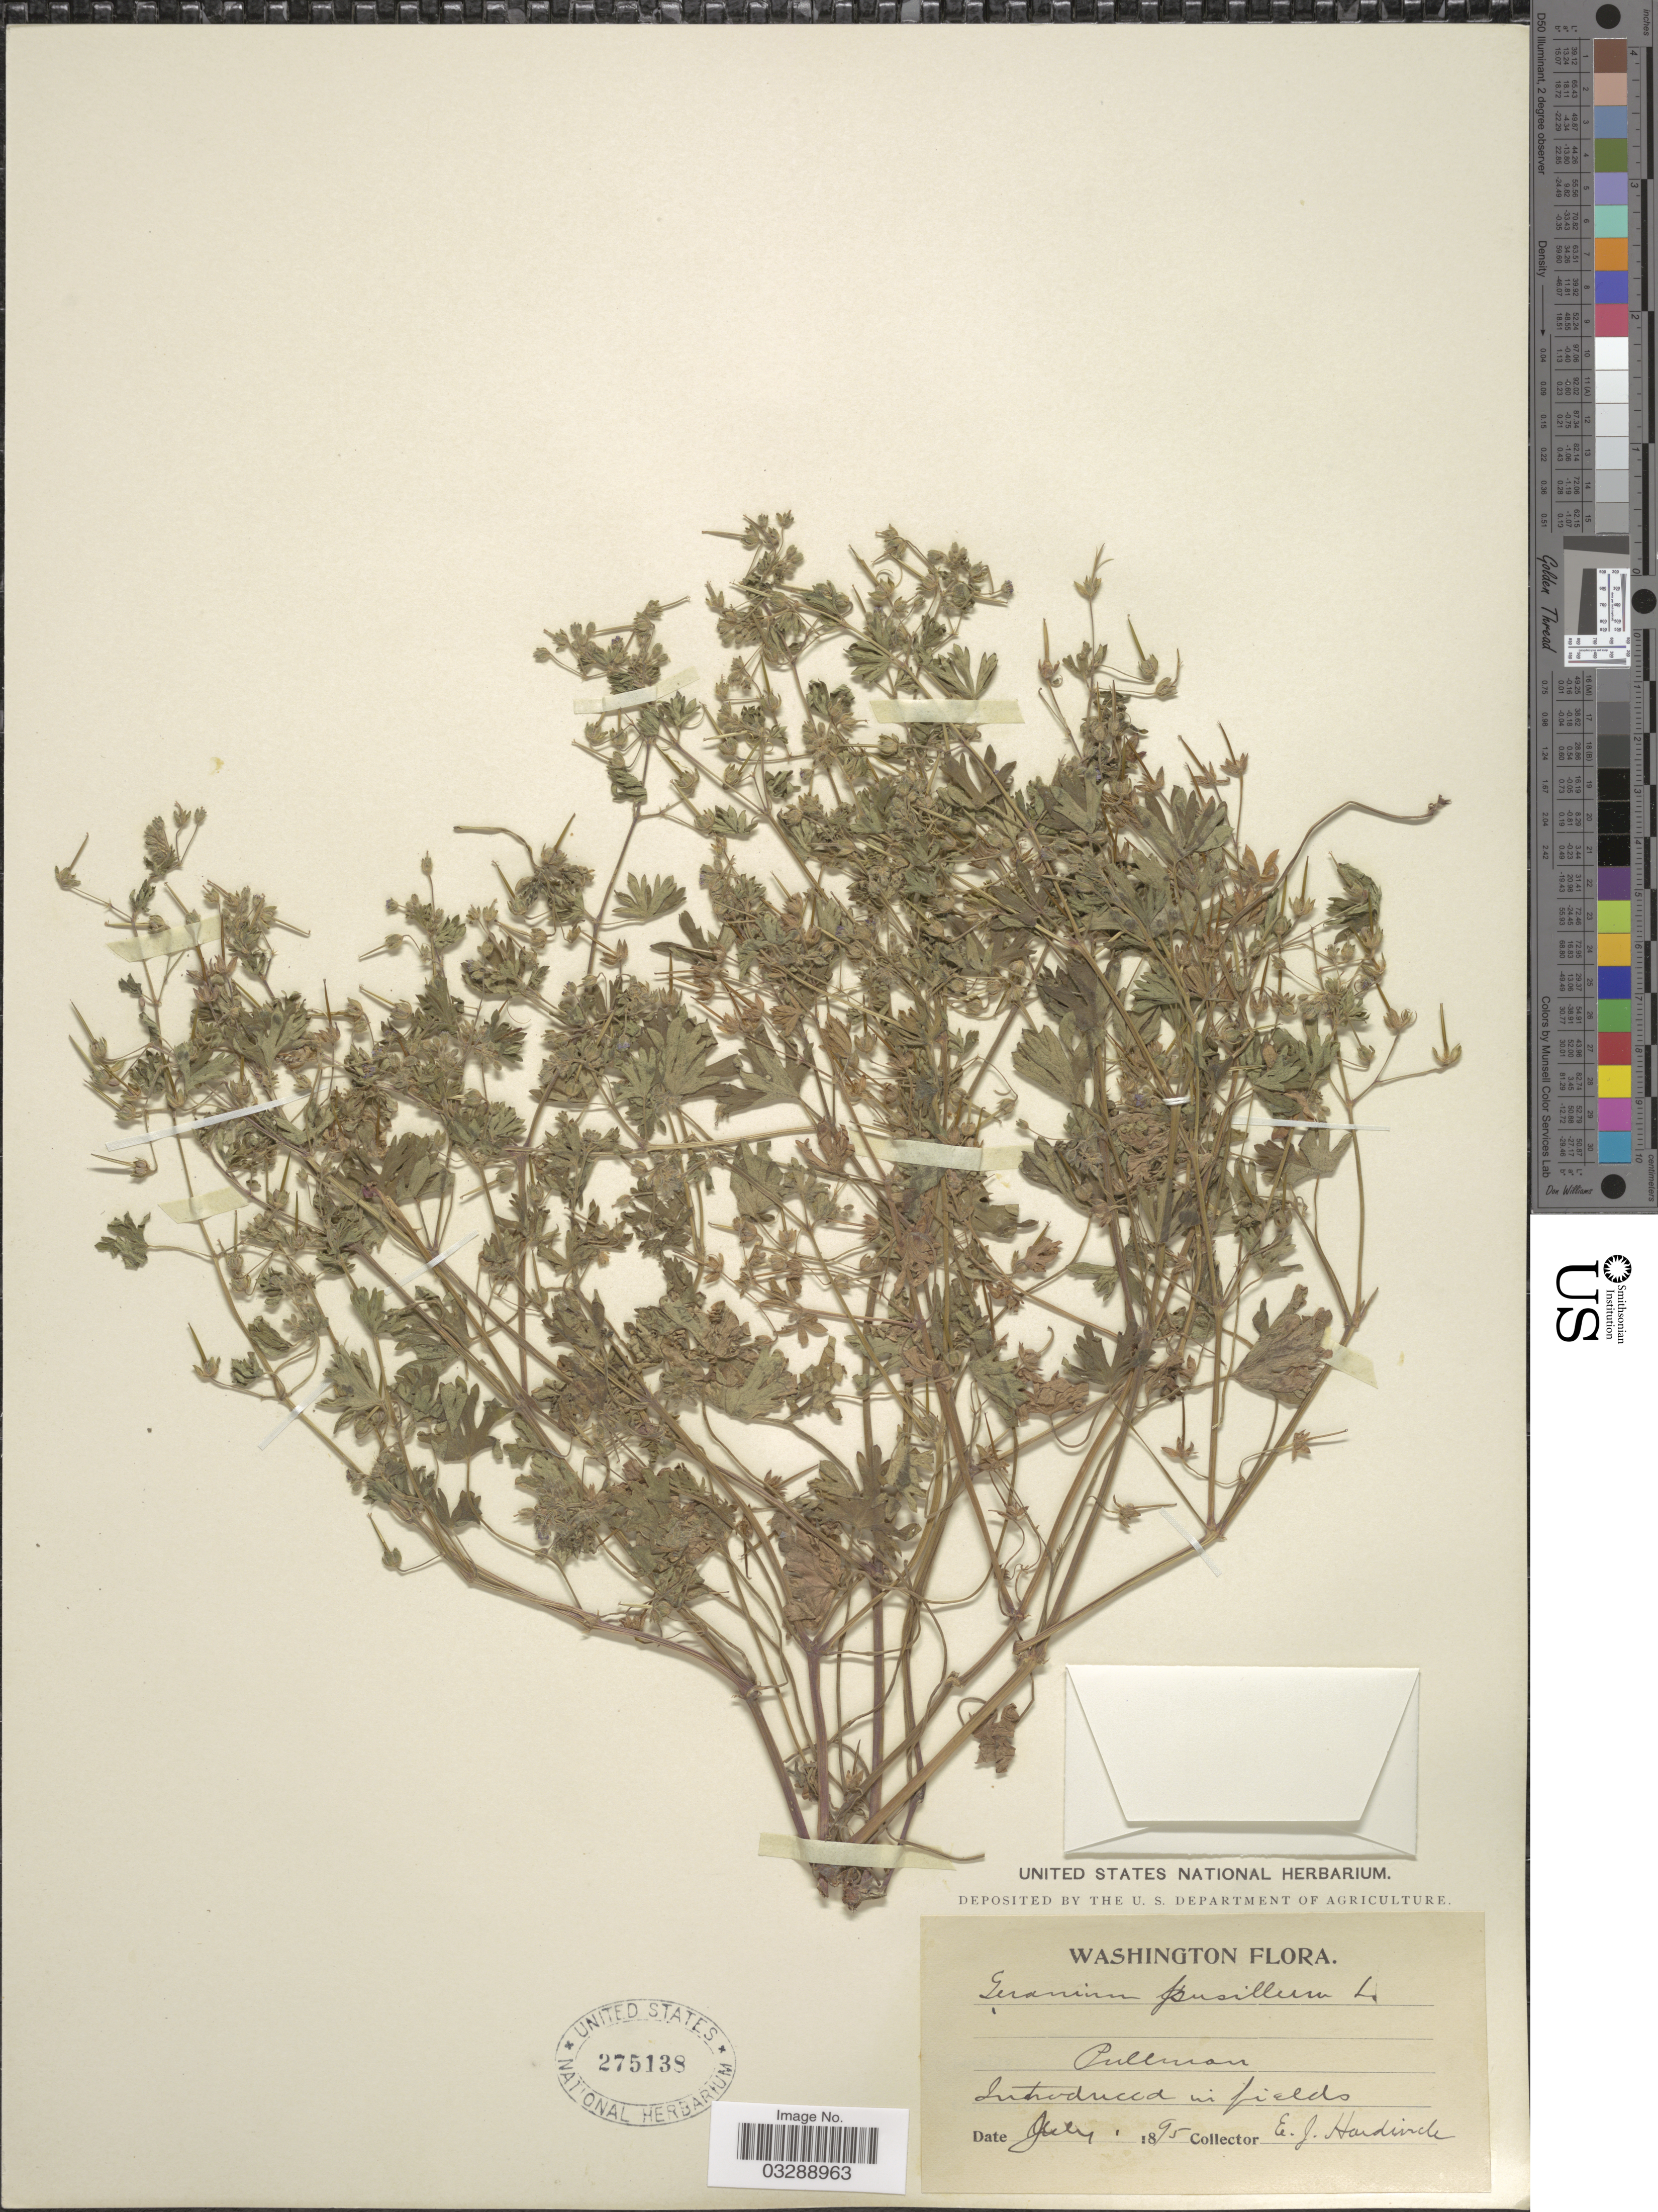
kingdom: Plantae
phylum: Tracheophyta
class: Magnoliopsida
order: Geraniales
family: Geraniaceae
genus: Geranium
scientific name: Geranium pusillum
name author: L.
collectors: E. Hardwick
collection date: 1895-07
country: United States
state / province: Washington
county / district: Whitman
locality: Pullman.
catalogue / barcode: US 275138